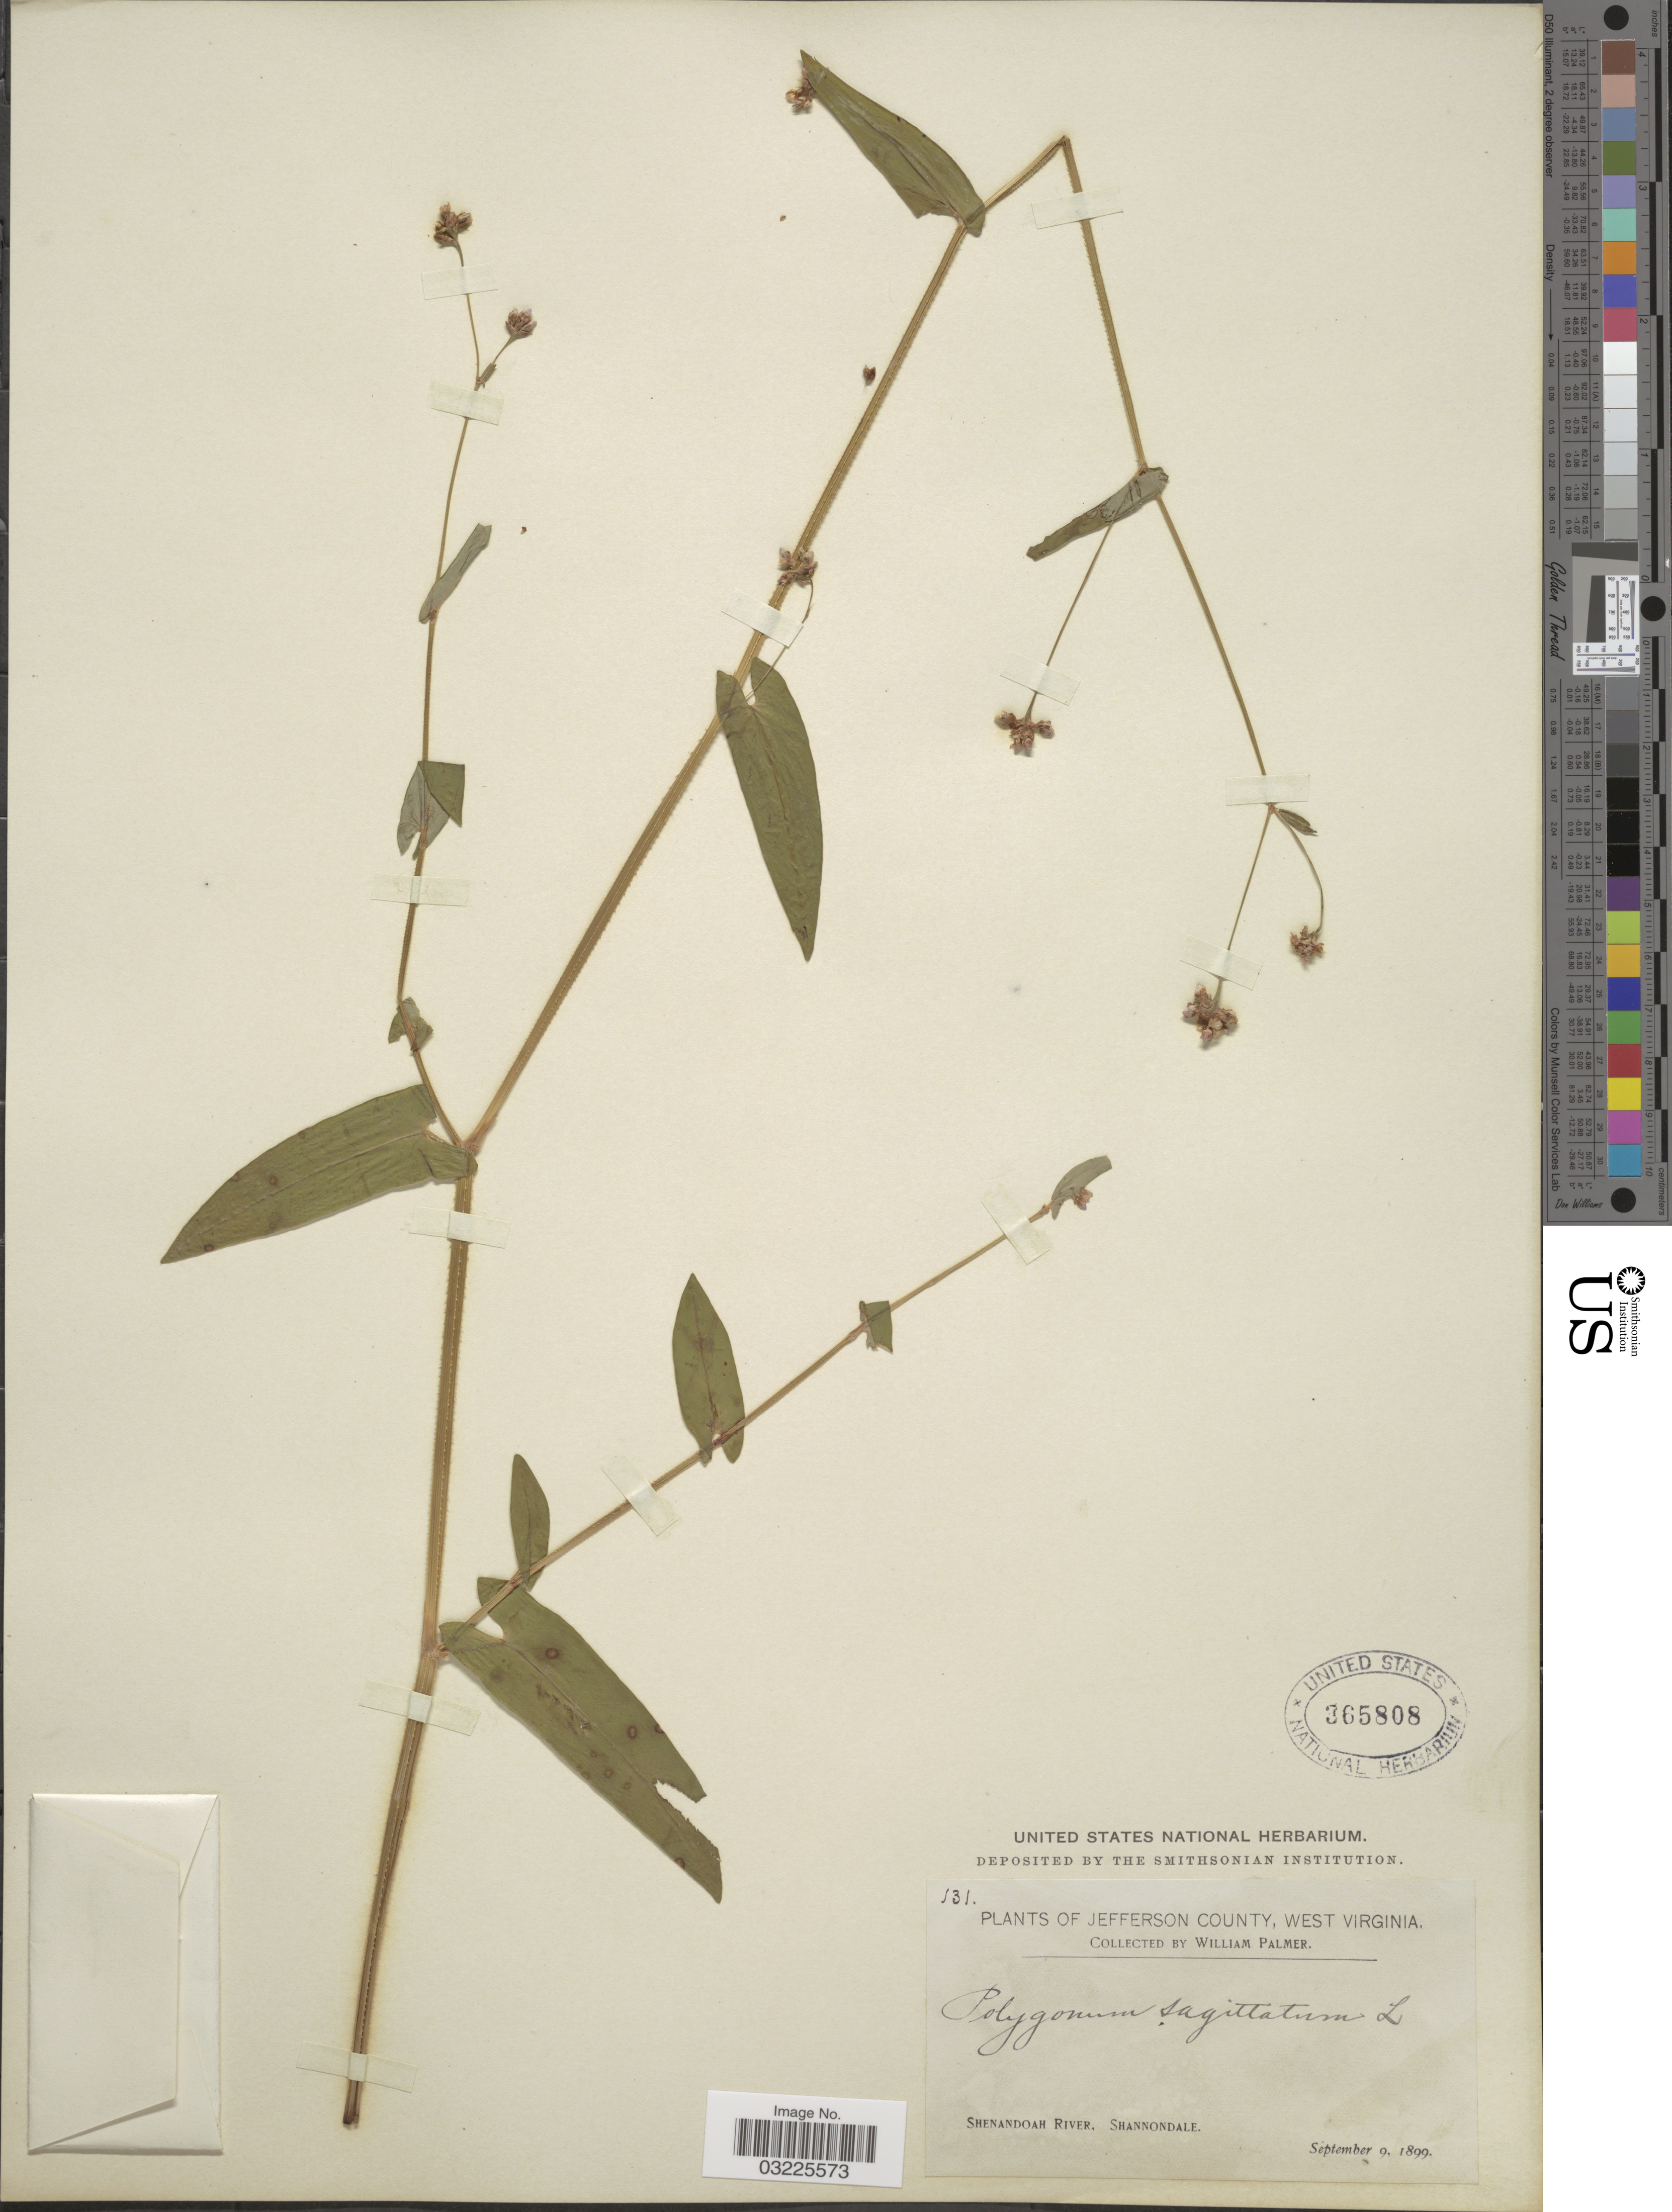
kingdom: Plantae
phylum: Tracheophyta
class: Magnoliopsida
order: Caryophyllales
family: Polygonaceae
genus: Persicaria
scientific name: Persicaria sagittata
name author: (L.) H. Gross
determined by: Atha, D. E.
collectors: W. Palmer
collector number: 131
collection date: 1899-09-09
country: United States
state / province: West Virginia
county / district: Jefferson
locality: Jefferson County. Shenandoah River, Shannondale.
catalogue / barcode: US 365808